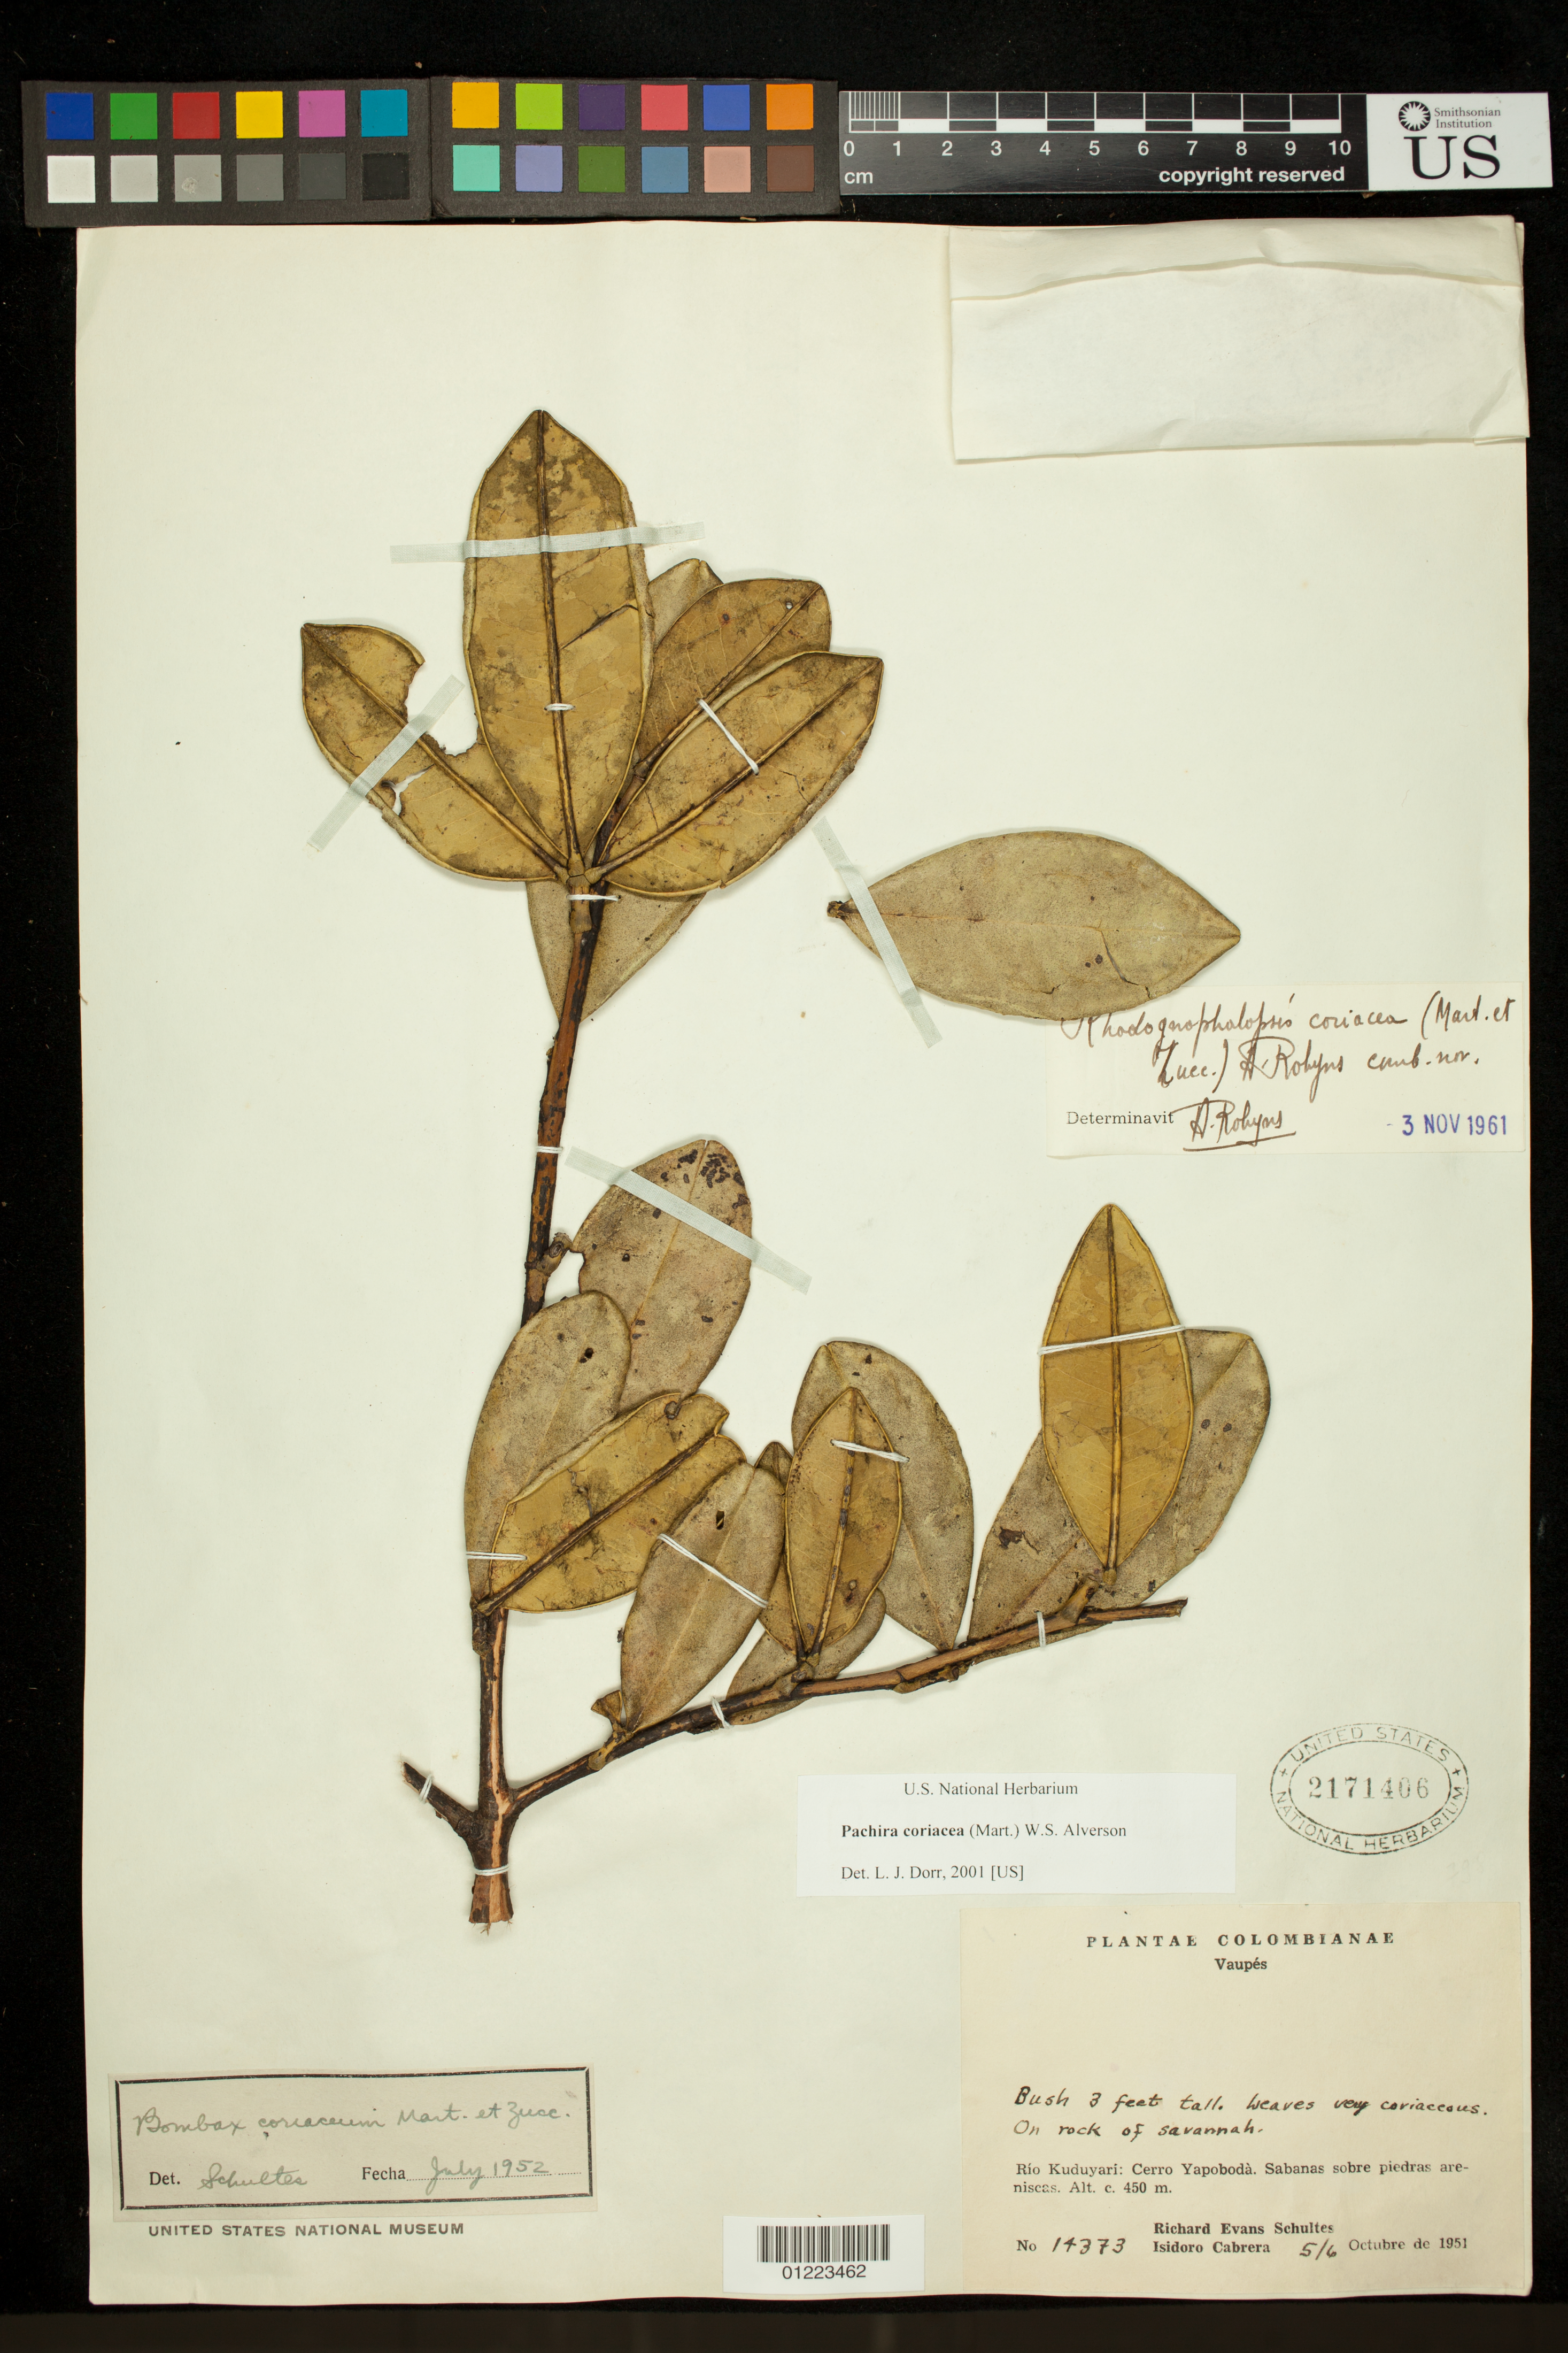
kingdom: Plantae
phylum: Tracheophyta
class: Magnoliopsida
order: Malvales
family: Malvaceae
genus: Pachira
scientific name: Pachira coriacea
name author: (C. Mart.) W.S. Alverson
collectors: R. E. Schultes & I. Cabrera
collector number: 14373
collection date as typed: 1951-10-05 to 1951-10-06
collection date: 1951-10-05/1951-10-06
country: Colombia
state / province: Vaupés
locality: Río Kuduyari: Cerro Yapoboda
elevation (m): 450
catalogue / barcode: US 2171406